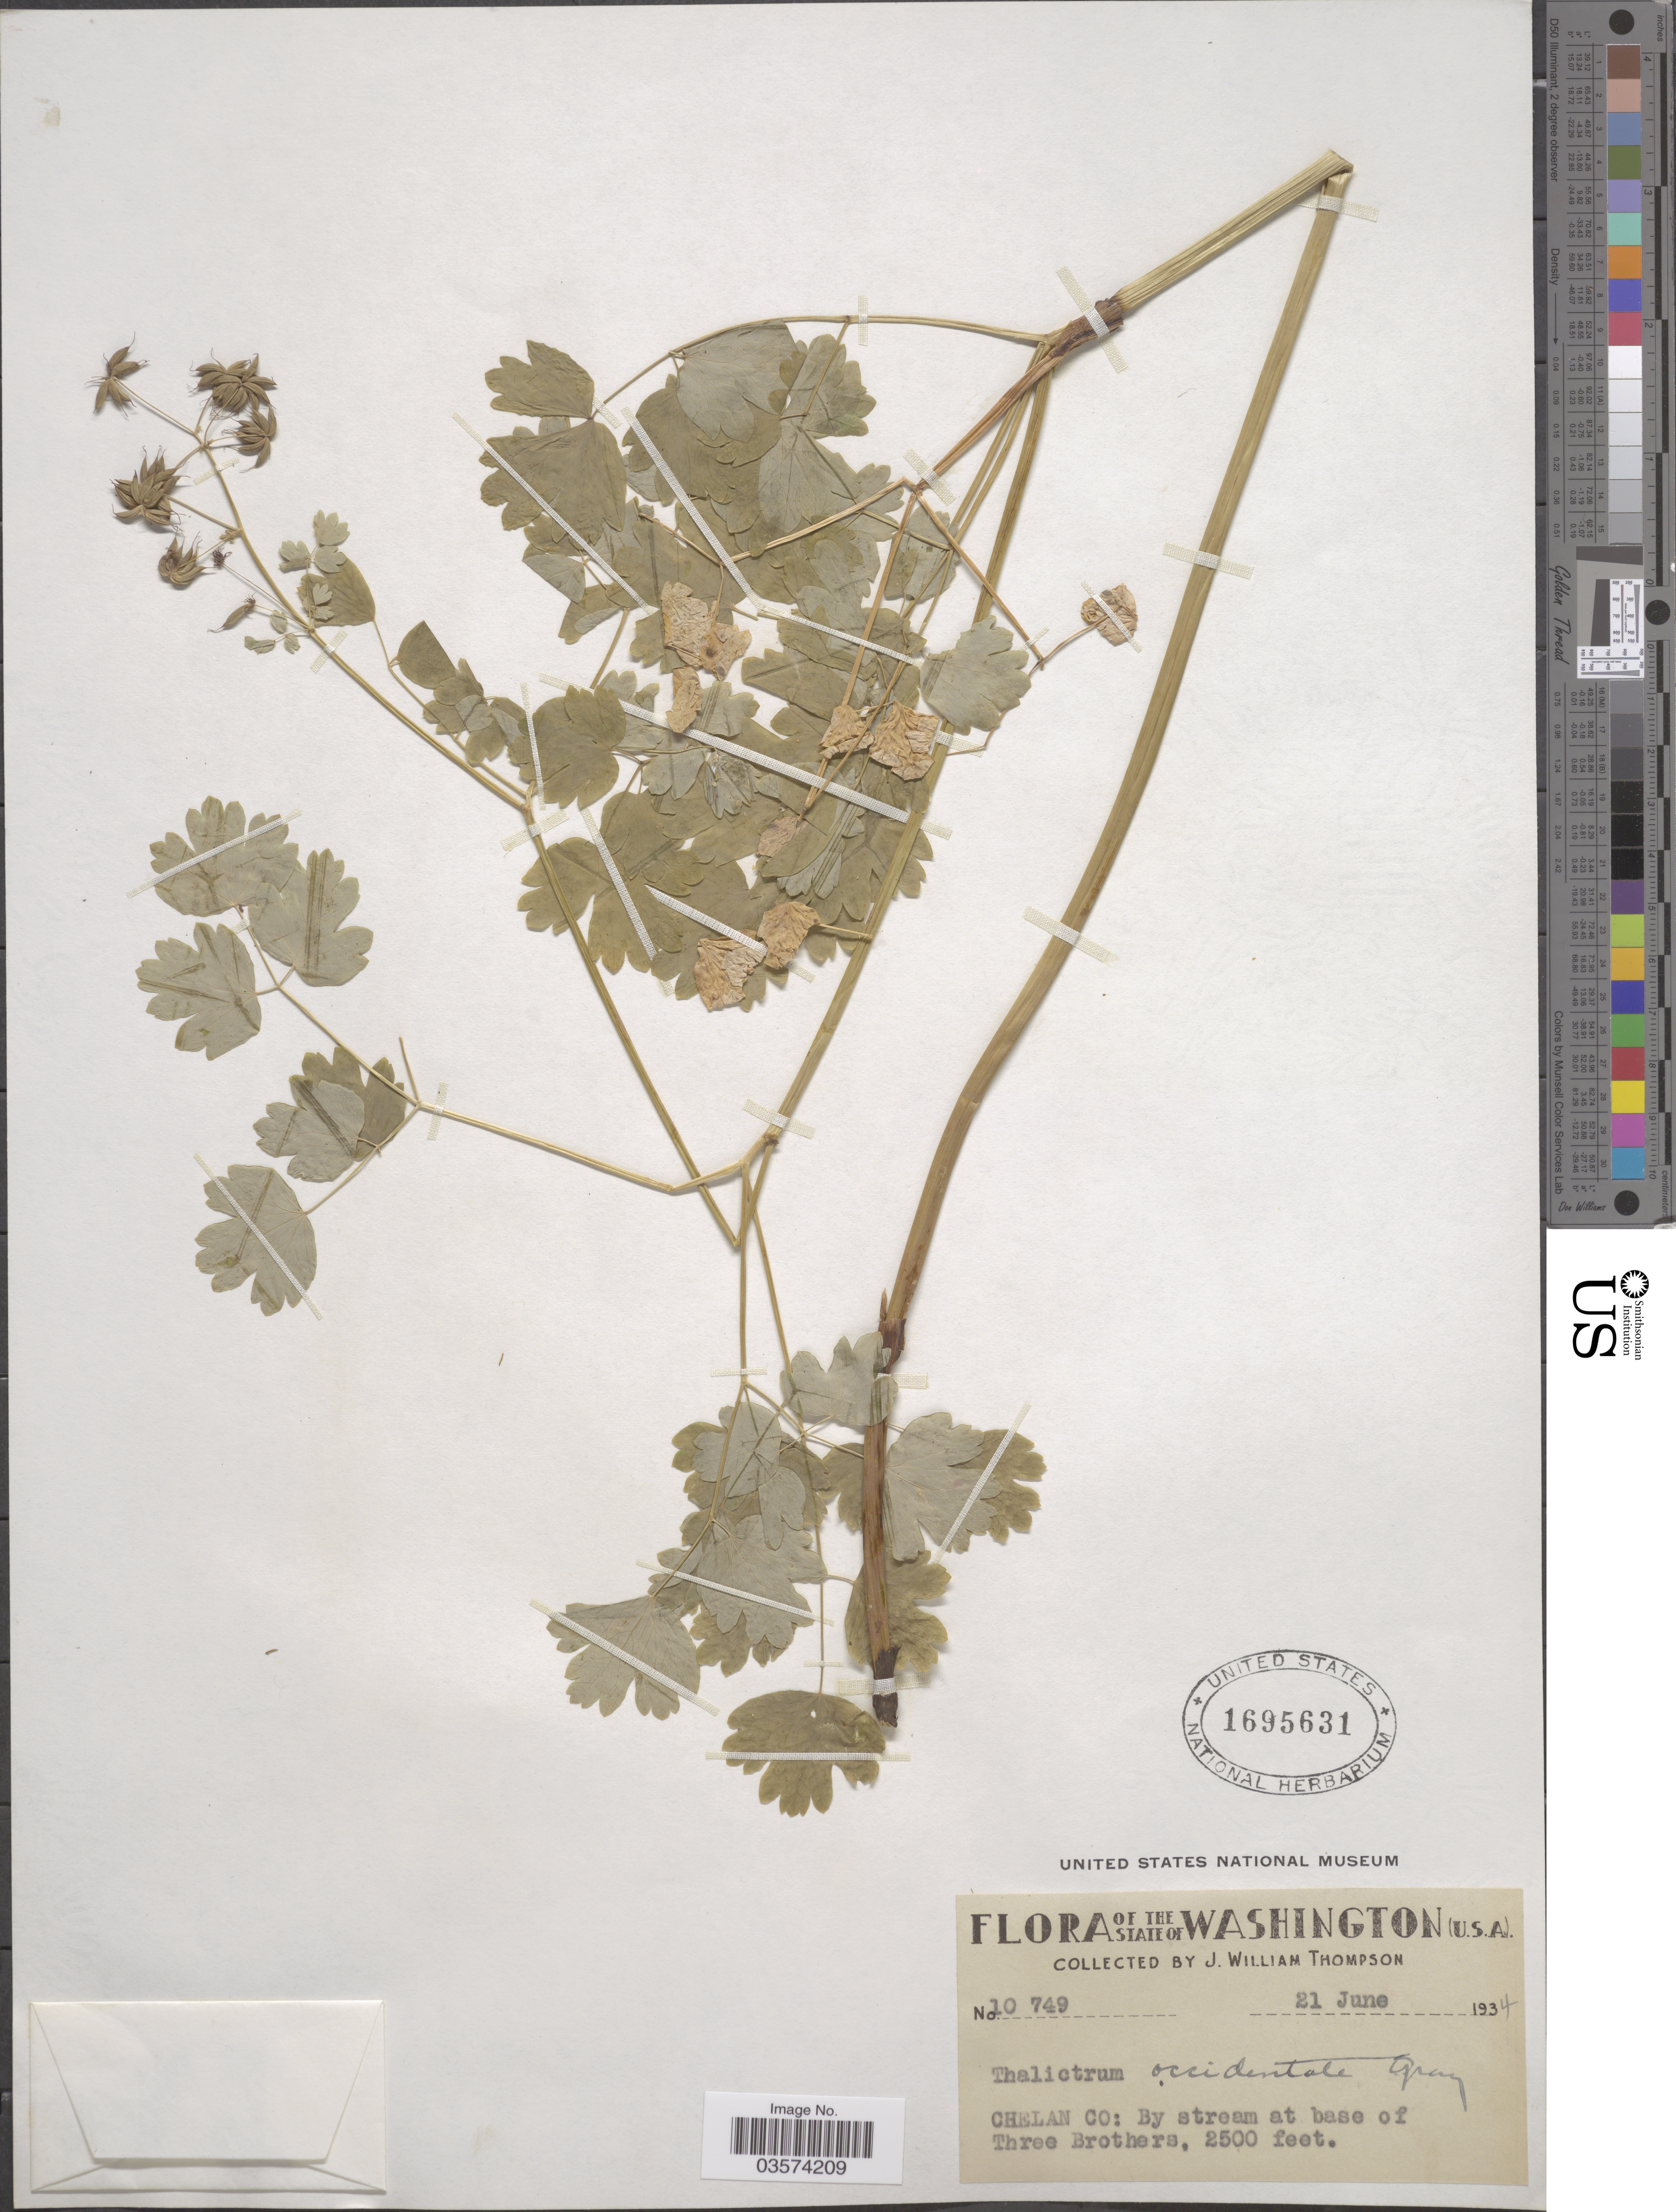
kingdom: Plantae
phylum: Tracheophyta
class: Magnoliopsida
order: Ranunculales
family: Ranunculaceae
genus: Thalictrum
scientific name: Thalictrum occidentale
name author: A. Gray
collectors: J. W. Thompson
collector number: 10749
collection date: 1934-06-21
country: United States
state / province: Washington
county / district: Chelan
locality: Chelan Co: By stream at base of Three Brothers.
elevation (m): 762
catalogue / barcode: US 1695631